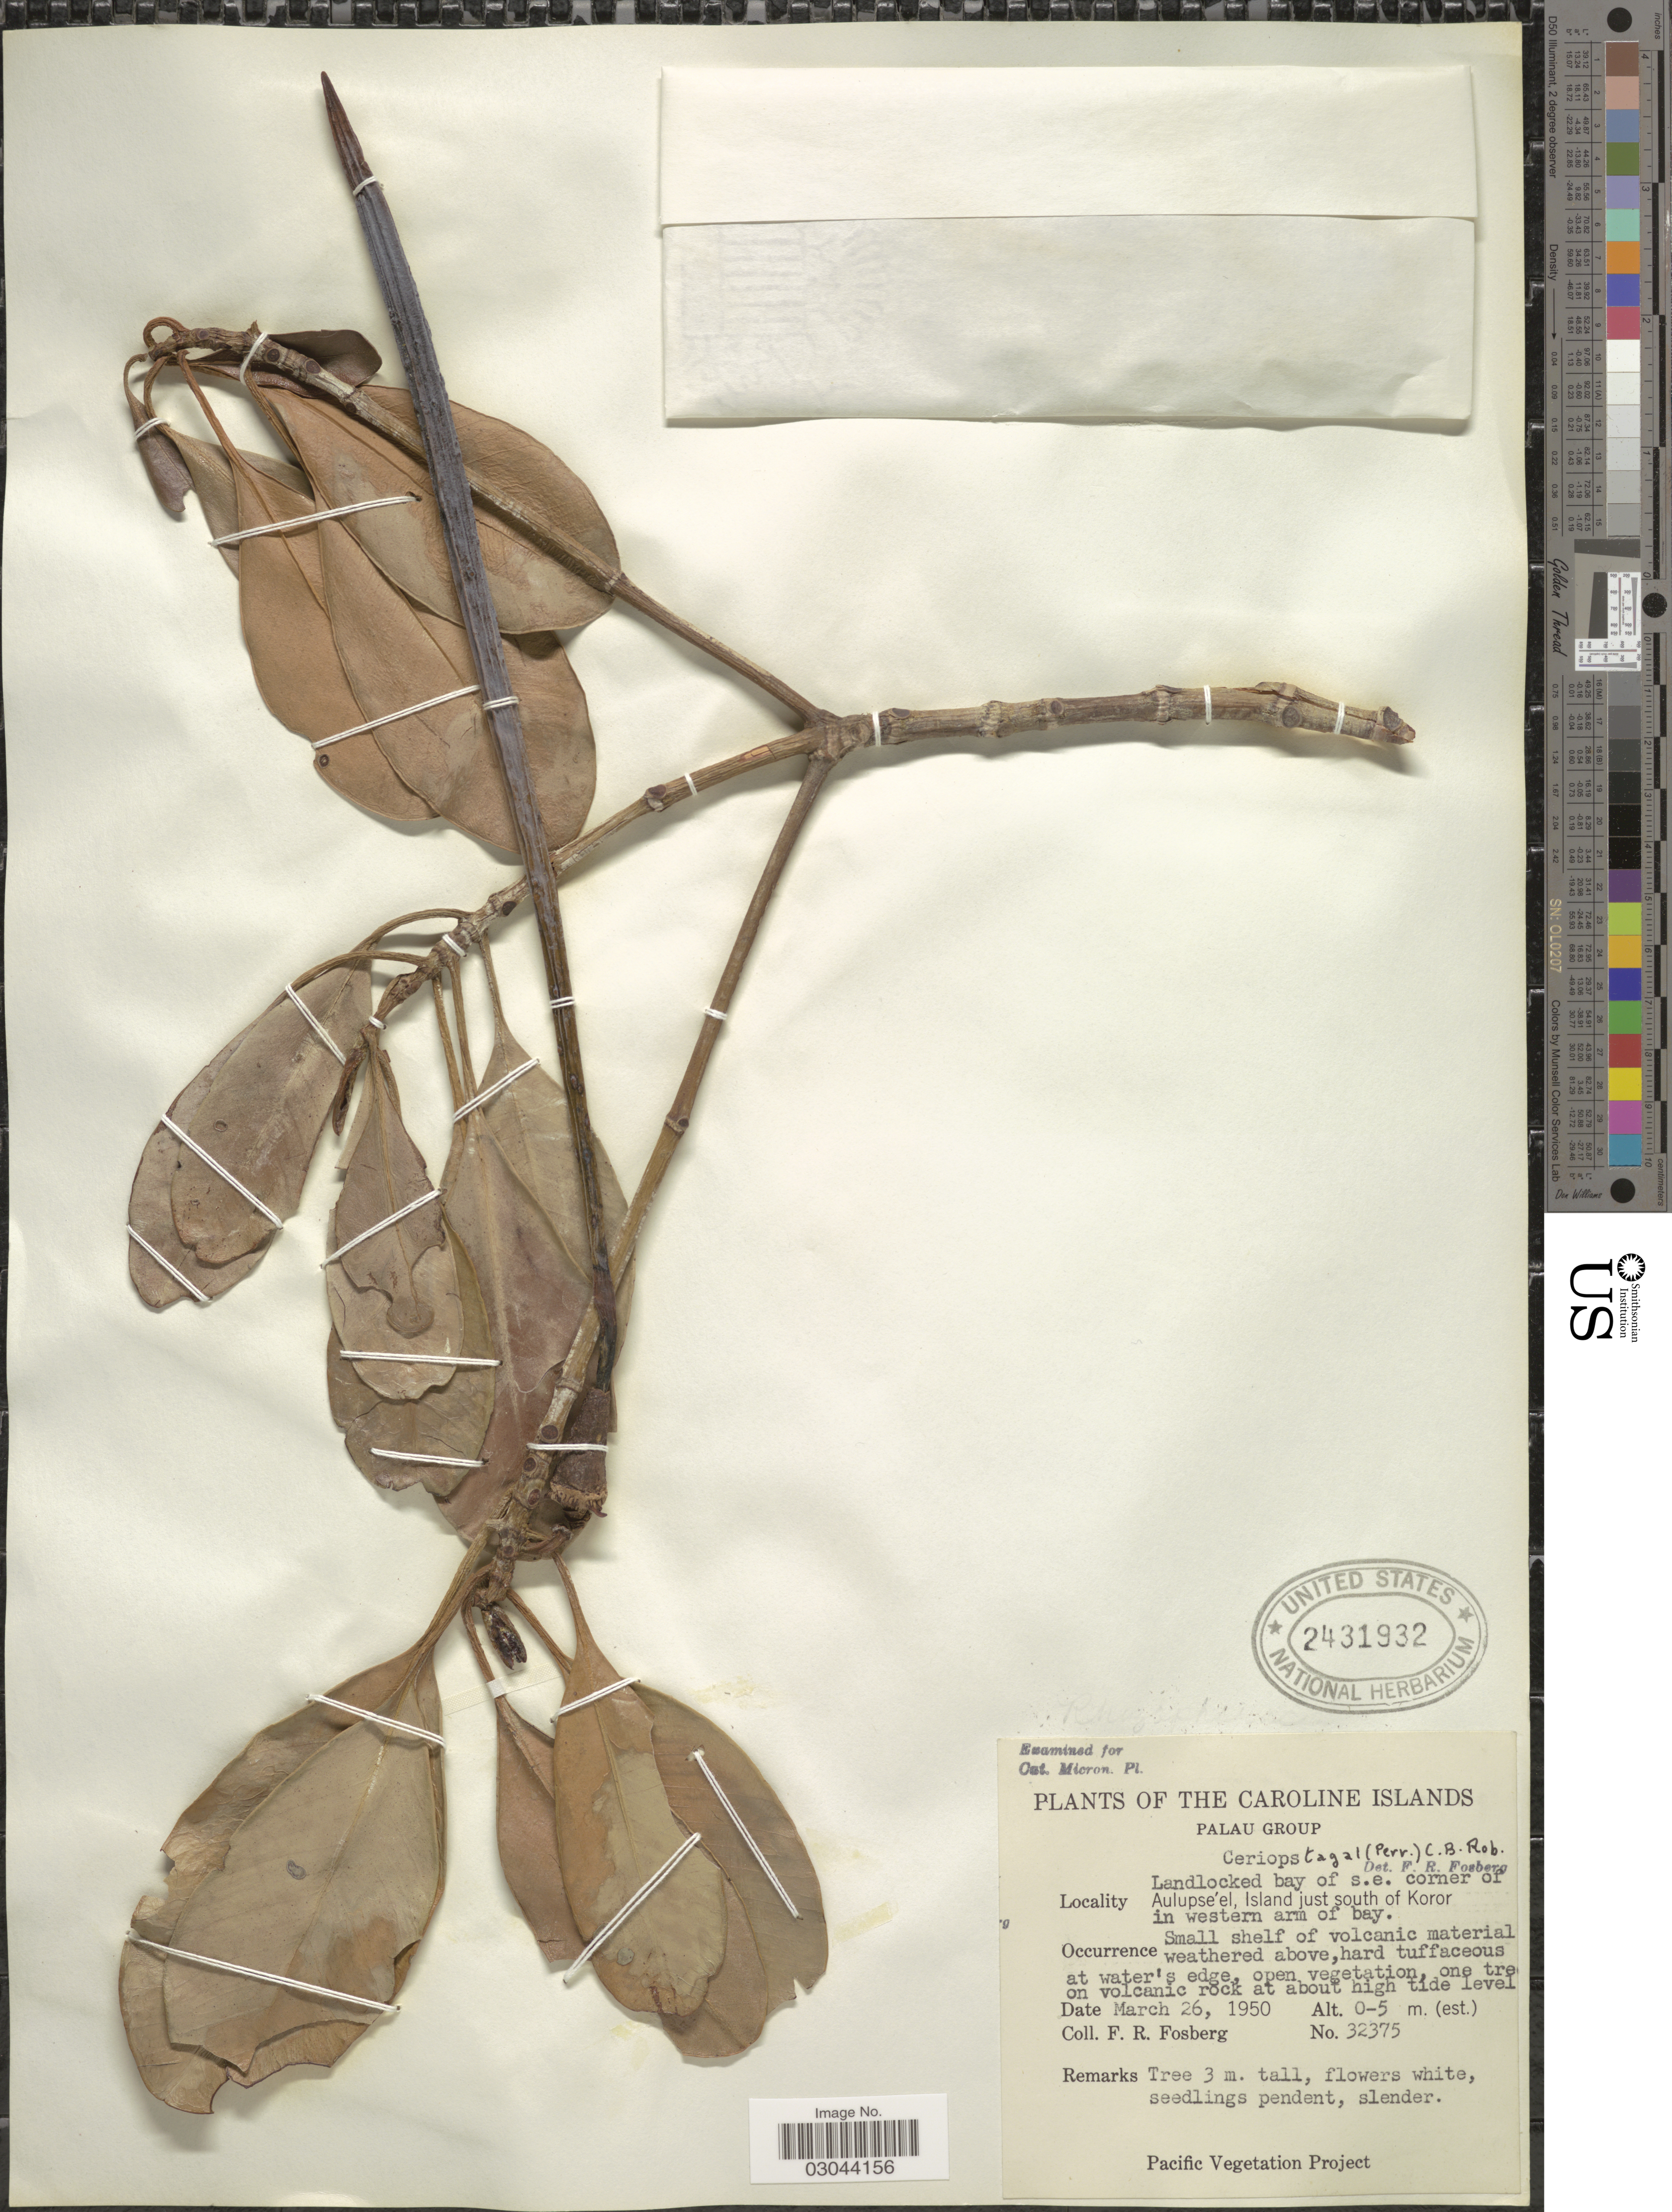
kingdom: Plantae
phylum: Tracheophyta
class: Magnoliopsida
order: Malpighiales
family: Rhizophoraceae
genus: Ceriops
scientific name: Ceriops tagal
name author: (Perr.) C.B. Rob.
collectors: F. R. Fosberg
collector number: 32375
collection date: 1950-03-26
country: Palau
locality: The Caroline Islands. Palau Group. Landlocked bay of s. e. corner of Aulupse'el, Island just south of Koror in western arm of bay.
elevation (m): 0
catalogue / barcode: US 2431932